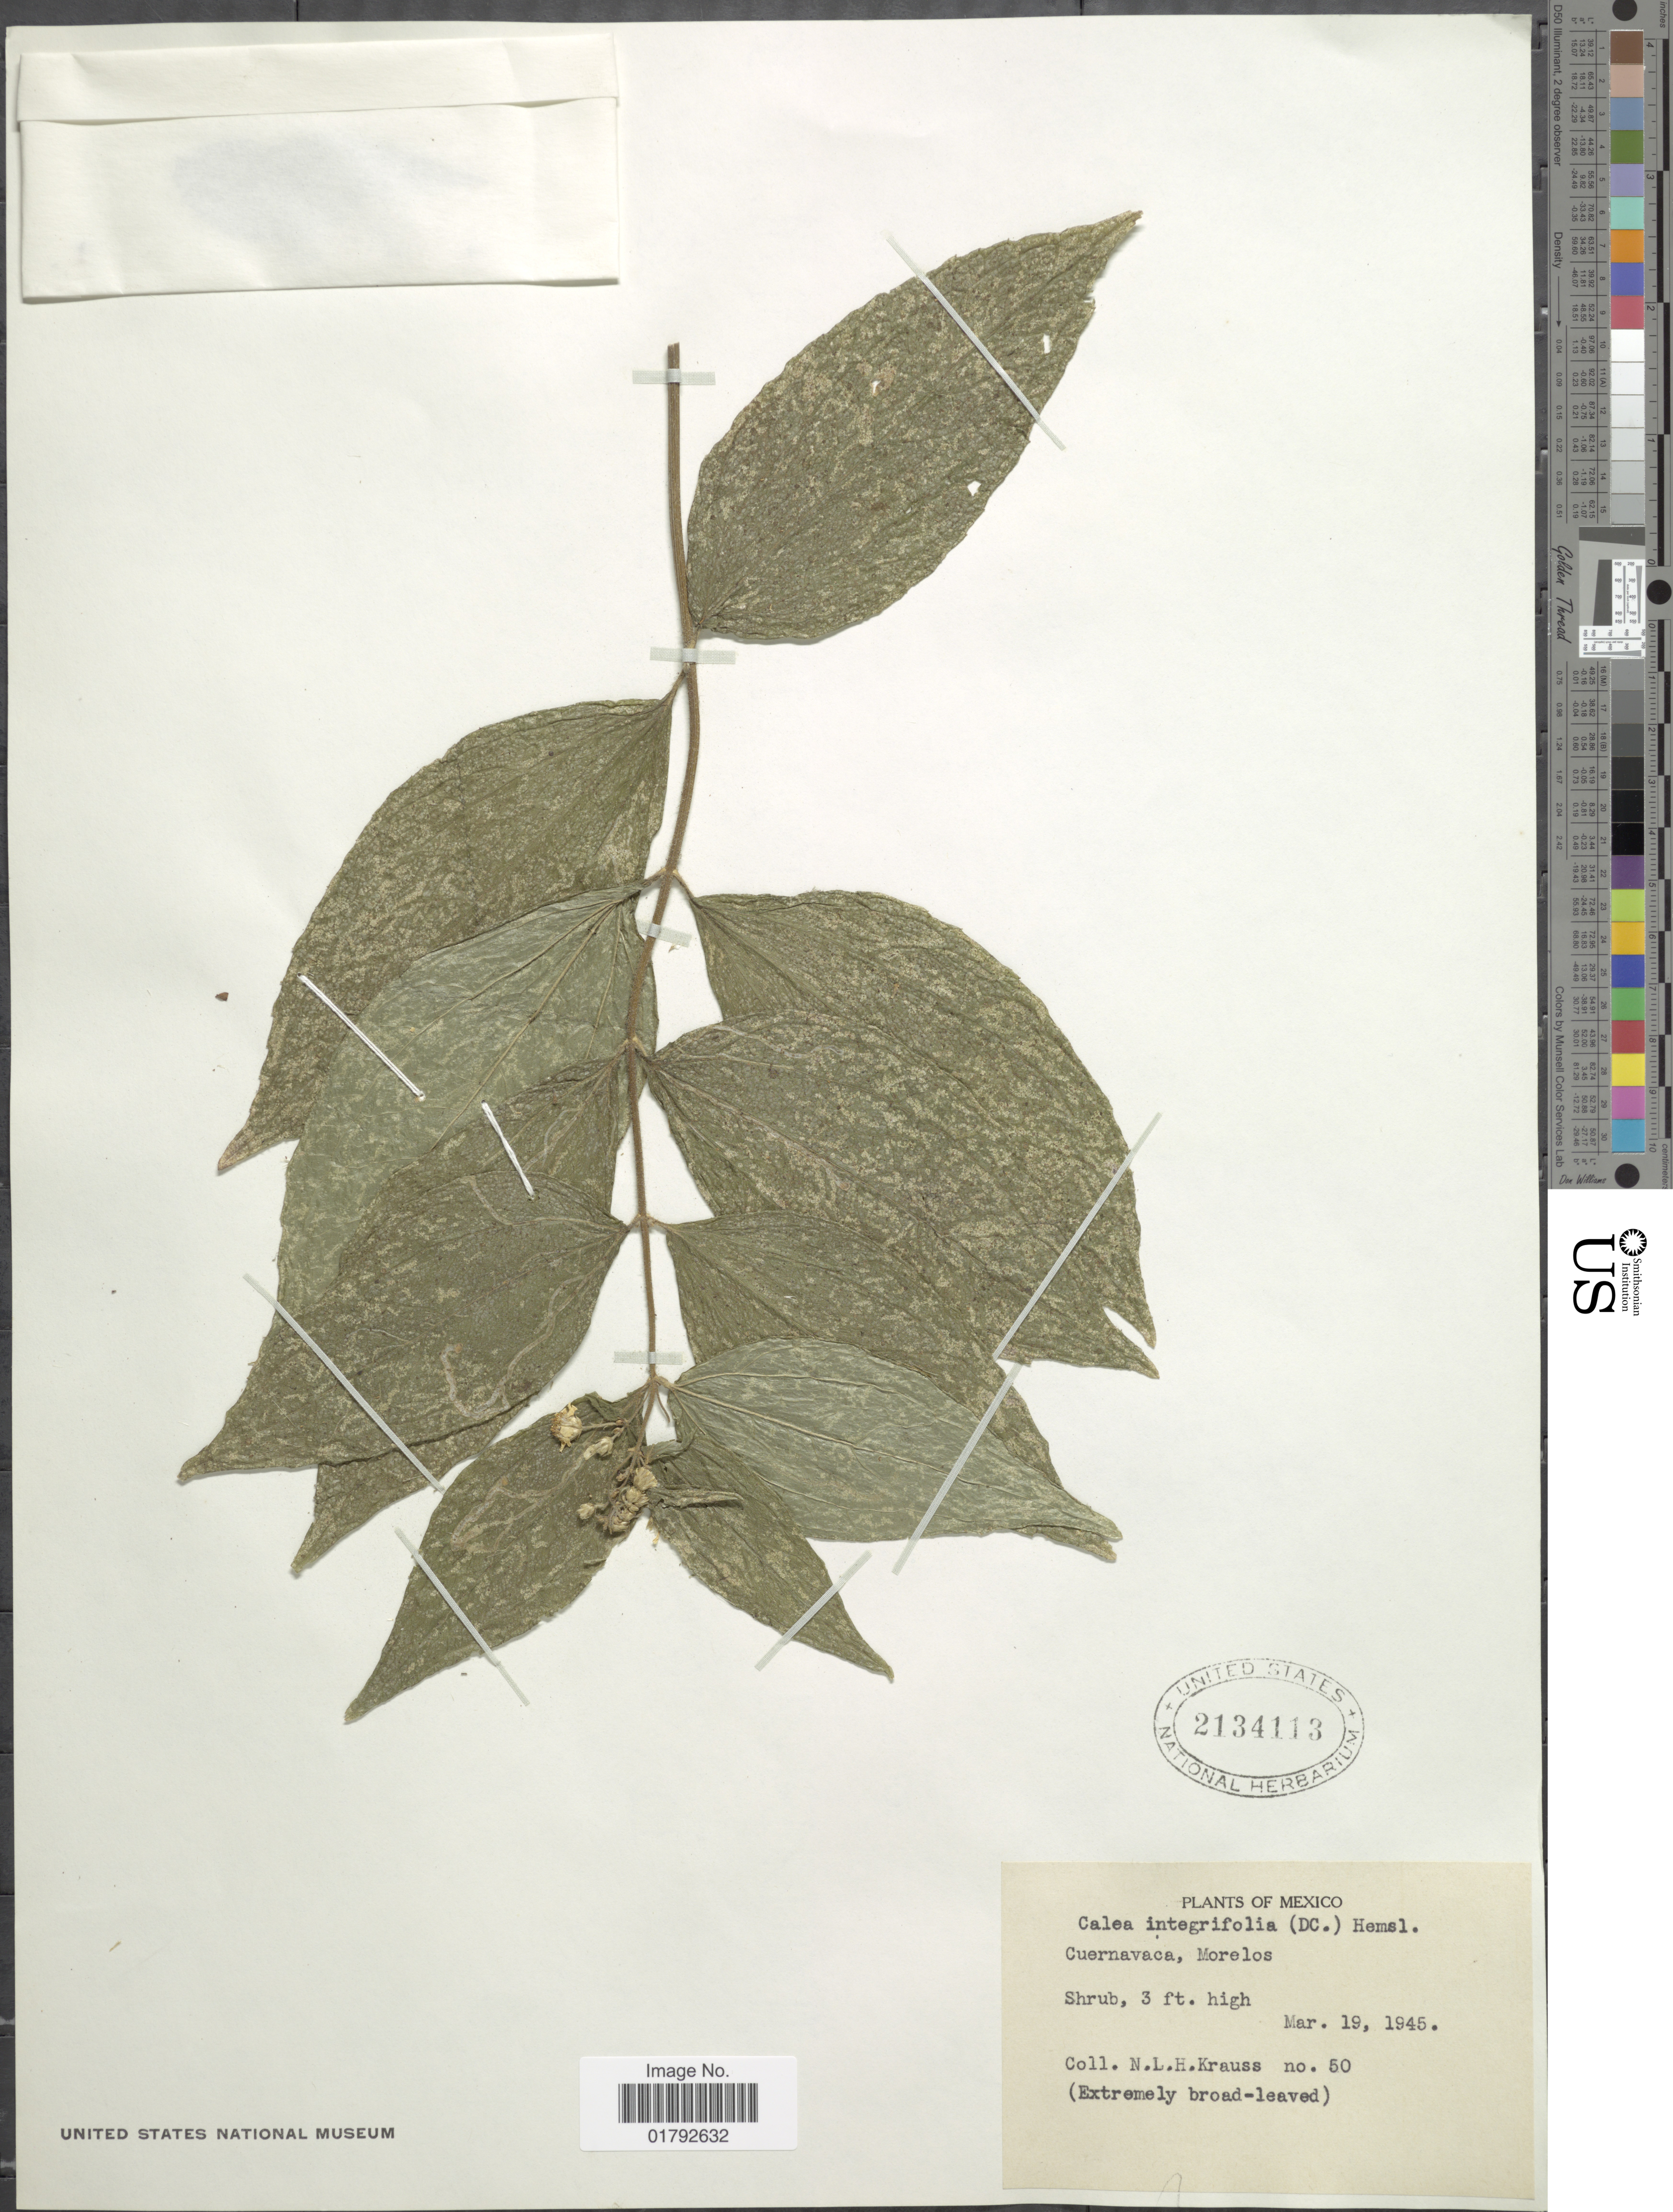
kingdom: Plantae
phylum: Tracheophyta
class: Magnoliopsida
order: Asterales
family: Asteraceae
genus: Alloispermum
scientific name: Alloispermum integrifolium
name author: (DC.) H. Rob.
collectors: N. Krauss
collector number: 50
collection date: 1945-03-19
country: Mexico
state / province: Morelos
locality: Cuernavaca, Morelos.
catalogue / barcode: US 2134113